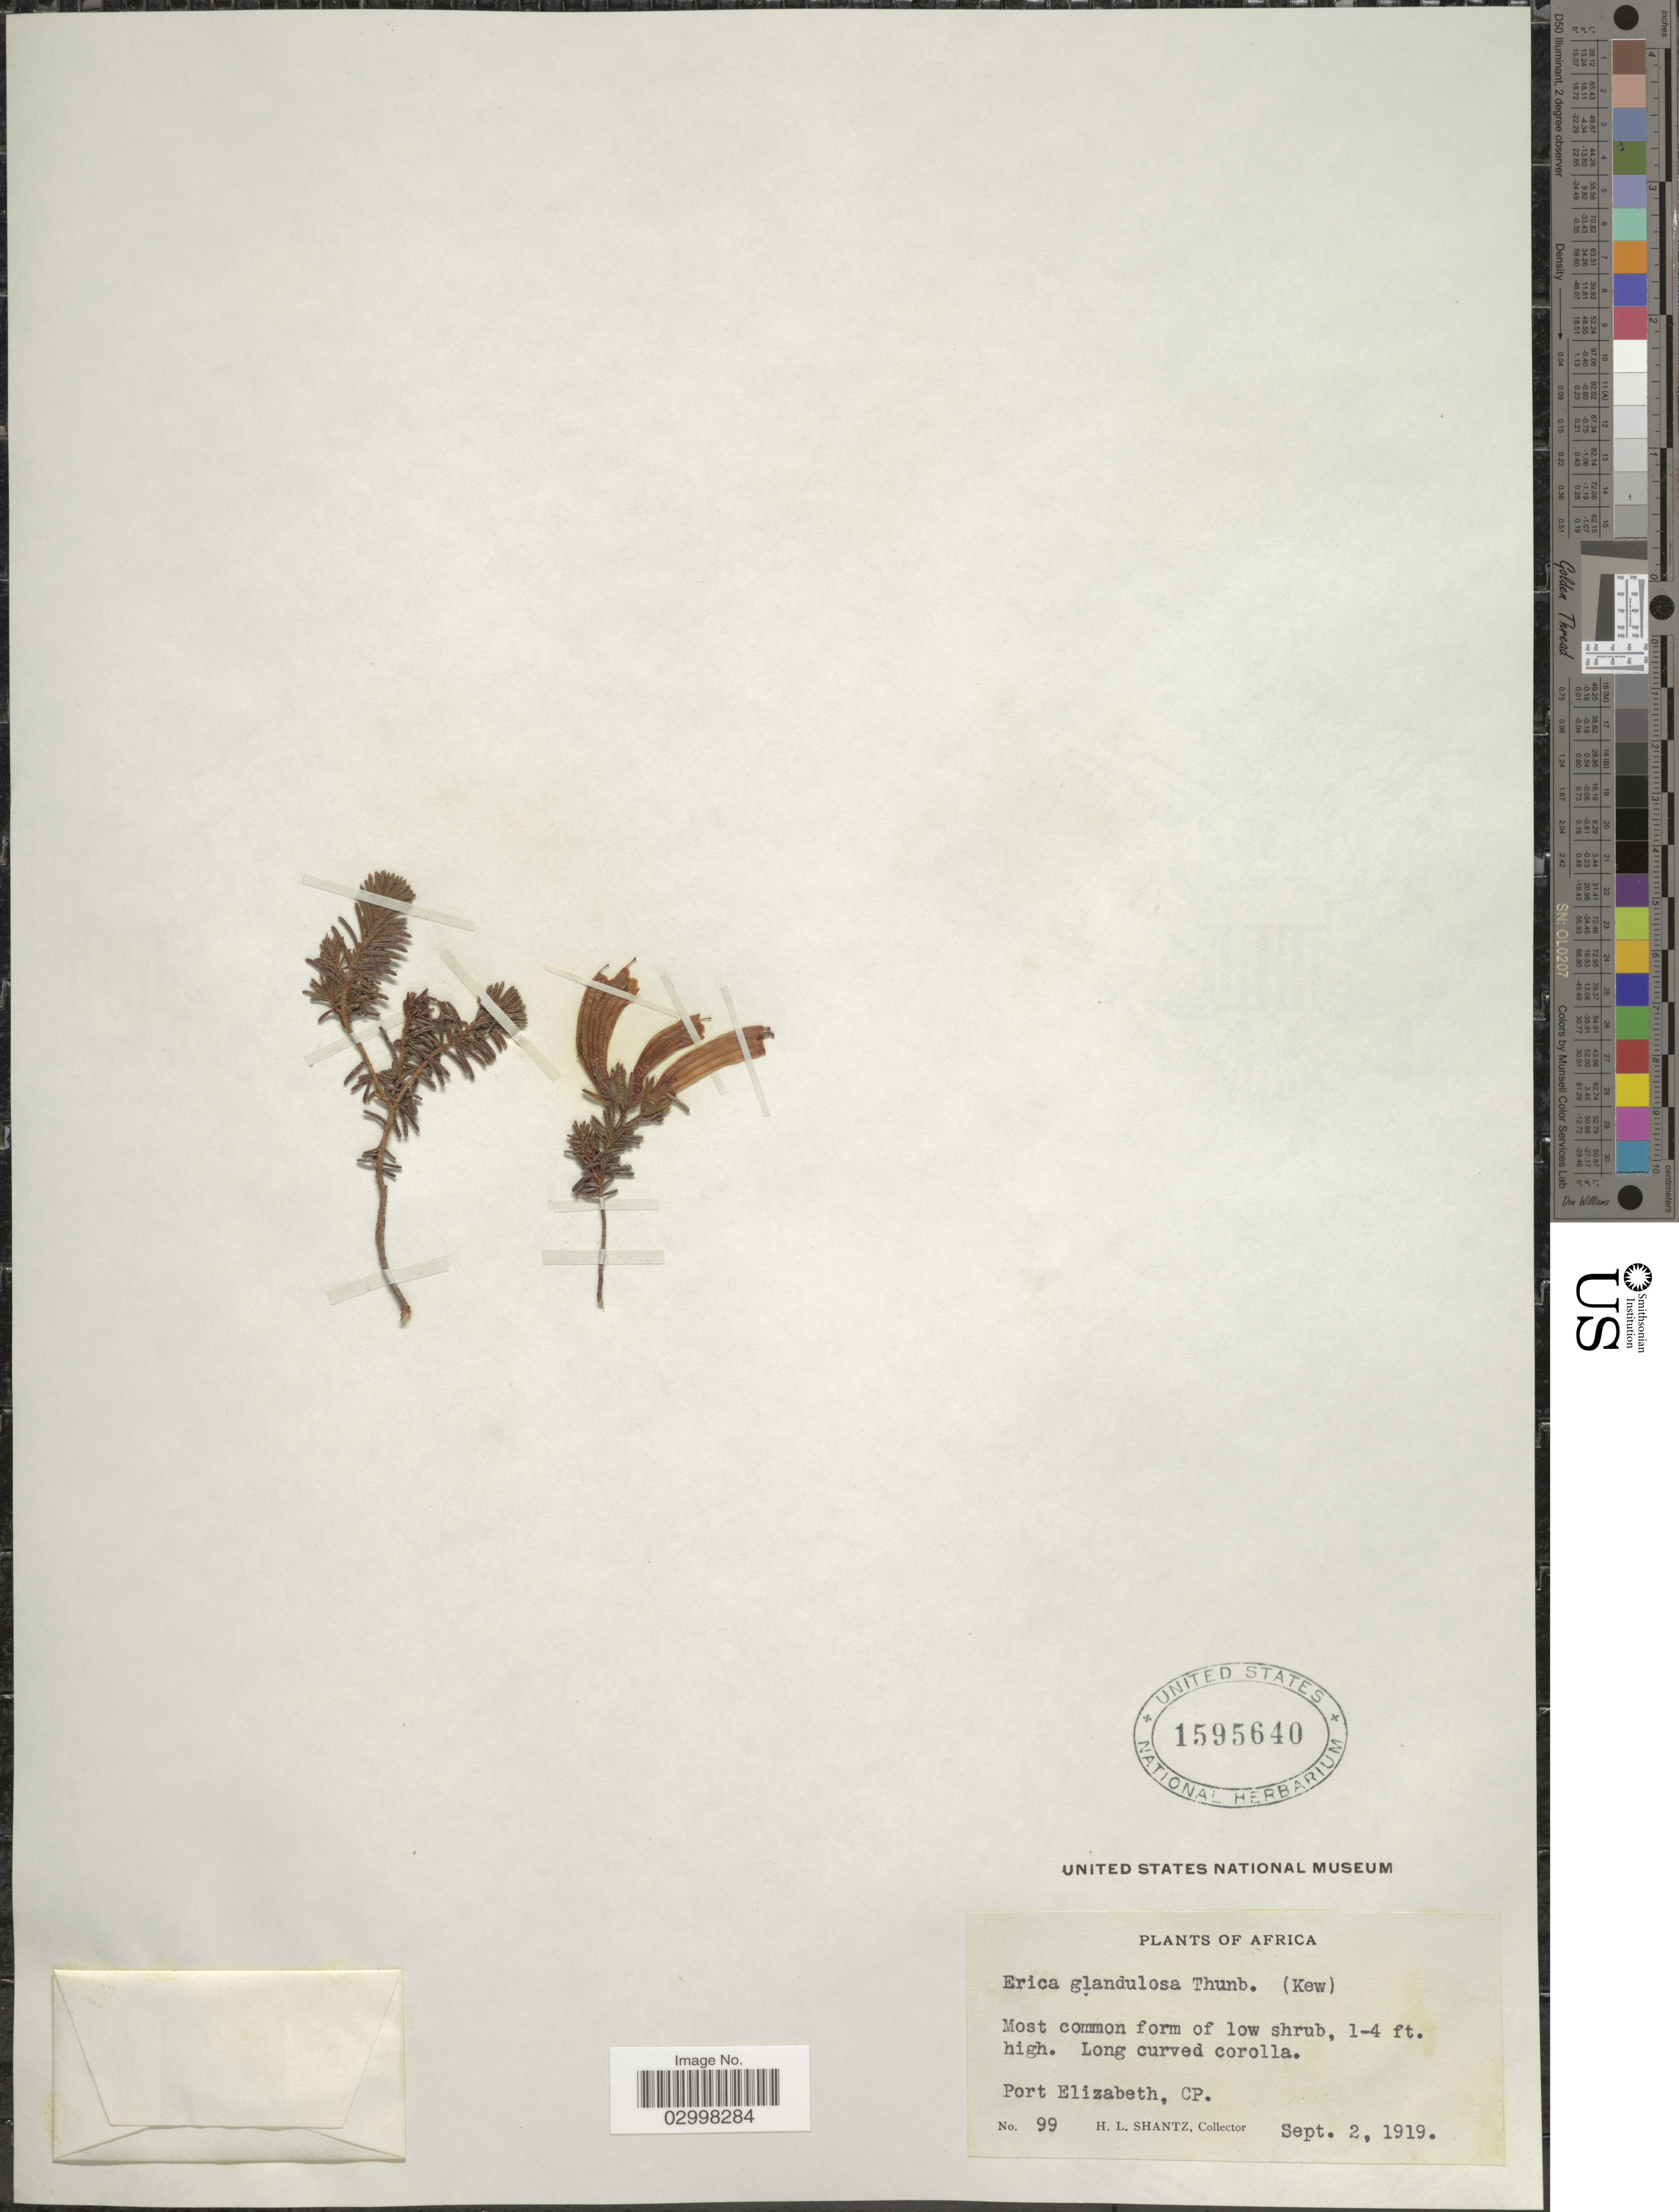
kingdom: Plantae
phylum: Tracheophyta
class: Magnoliopsida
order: Ericales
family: Ericaceae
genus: Erica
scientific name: Erica glandulosa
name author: Thunb.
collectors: H. Shantz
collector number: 99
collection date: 1919-09-02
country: South Africa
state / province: Eastern Cape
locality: Africa. Port Elizabeth.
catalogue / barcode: US 1595640